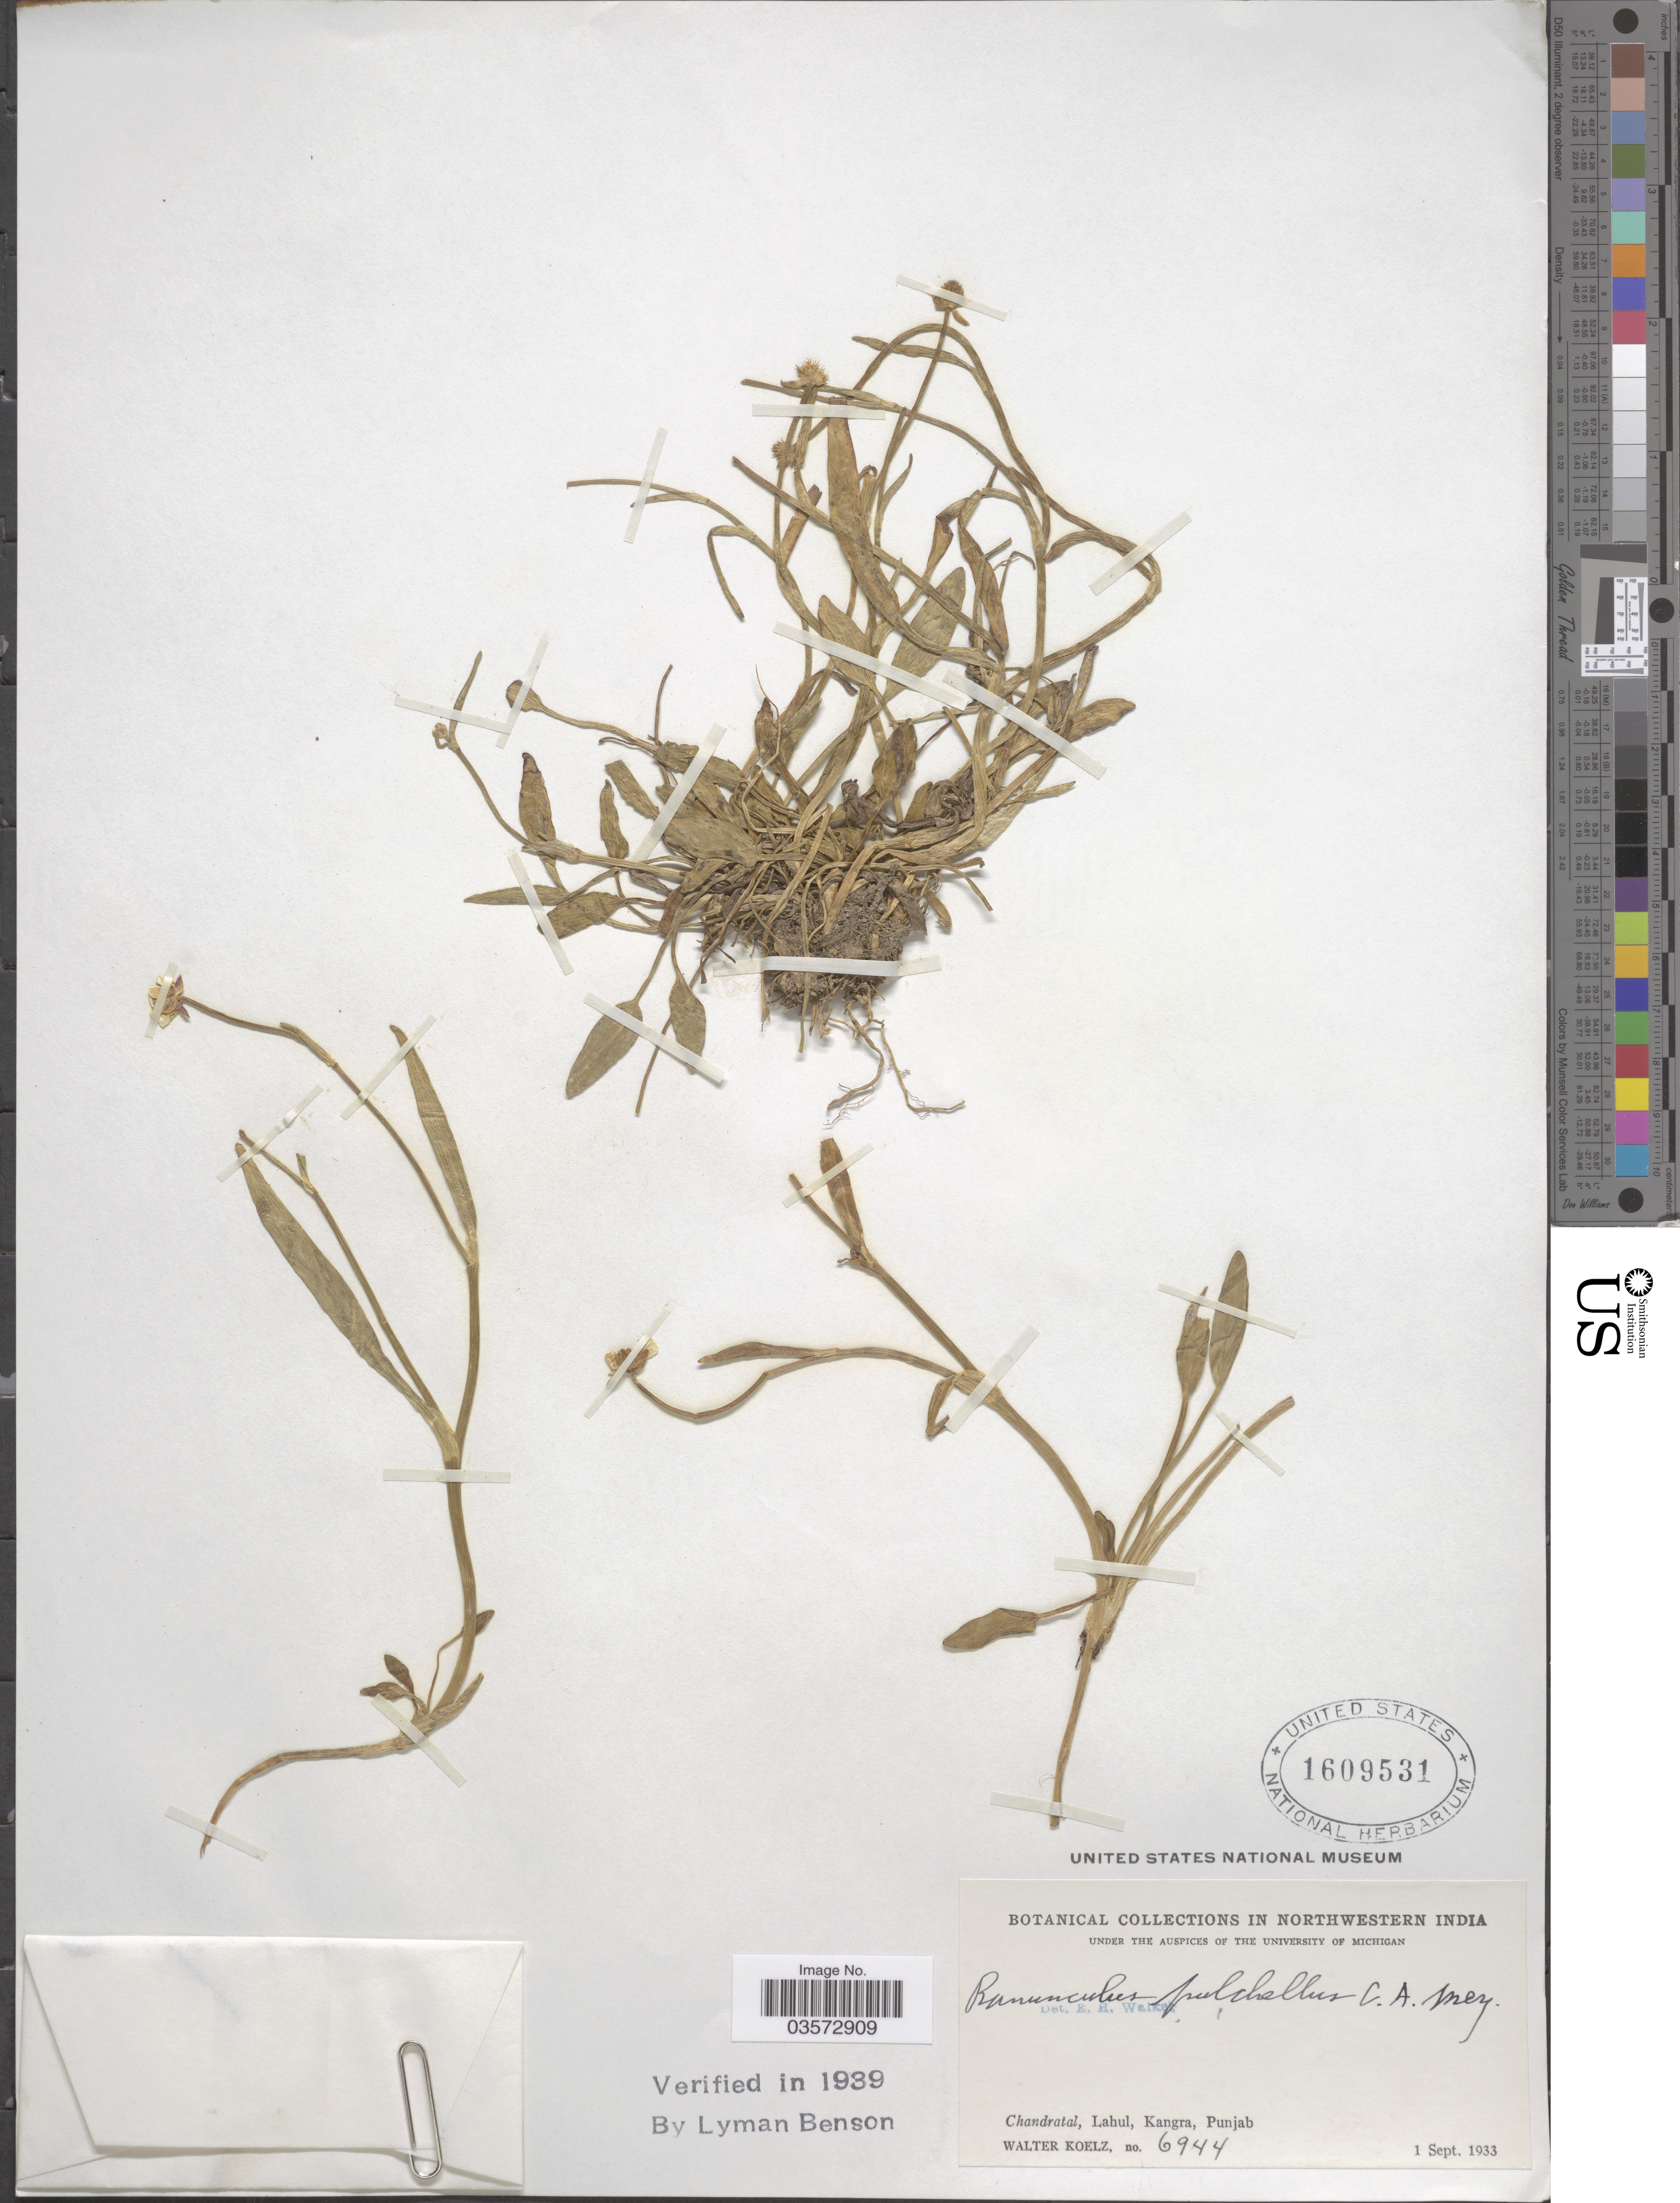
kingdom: Plantae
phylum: Tracheophyta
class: Magnoliopsida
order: Ranunculales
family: Ranunculaceae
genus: Ranunculus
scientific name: Ranunculus pulchellus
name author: Ledeb. ex Spreng.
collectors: W. N. Koelz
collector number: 6944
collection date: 1933-09-01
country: India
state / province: Punjab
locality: Northwestern India. Chandratal, Lahul, Kangra, Punjab.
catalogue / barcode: US 1609531